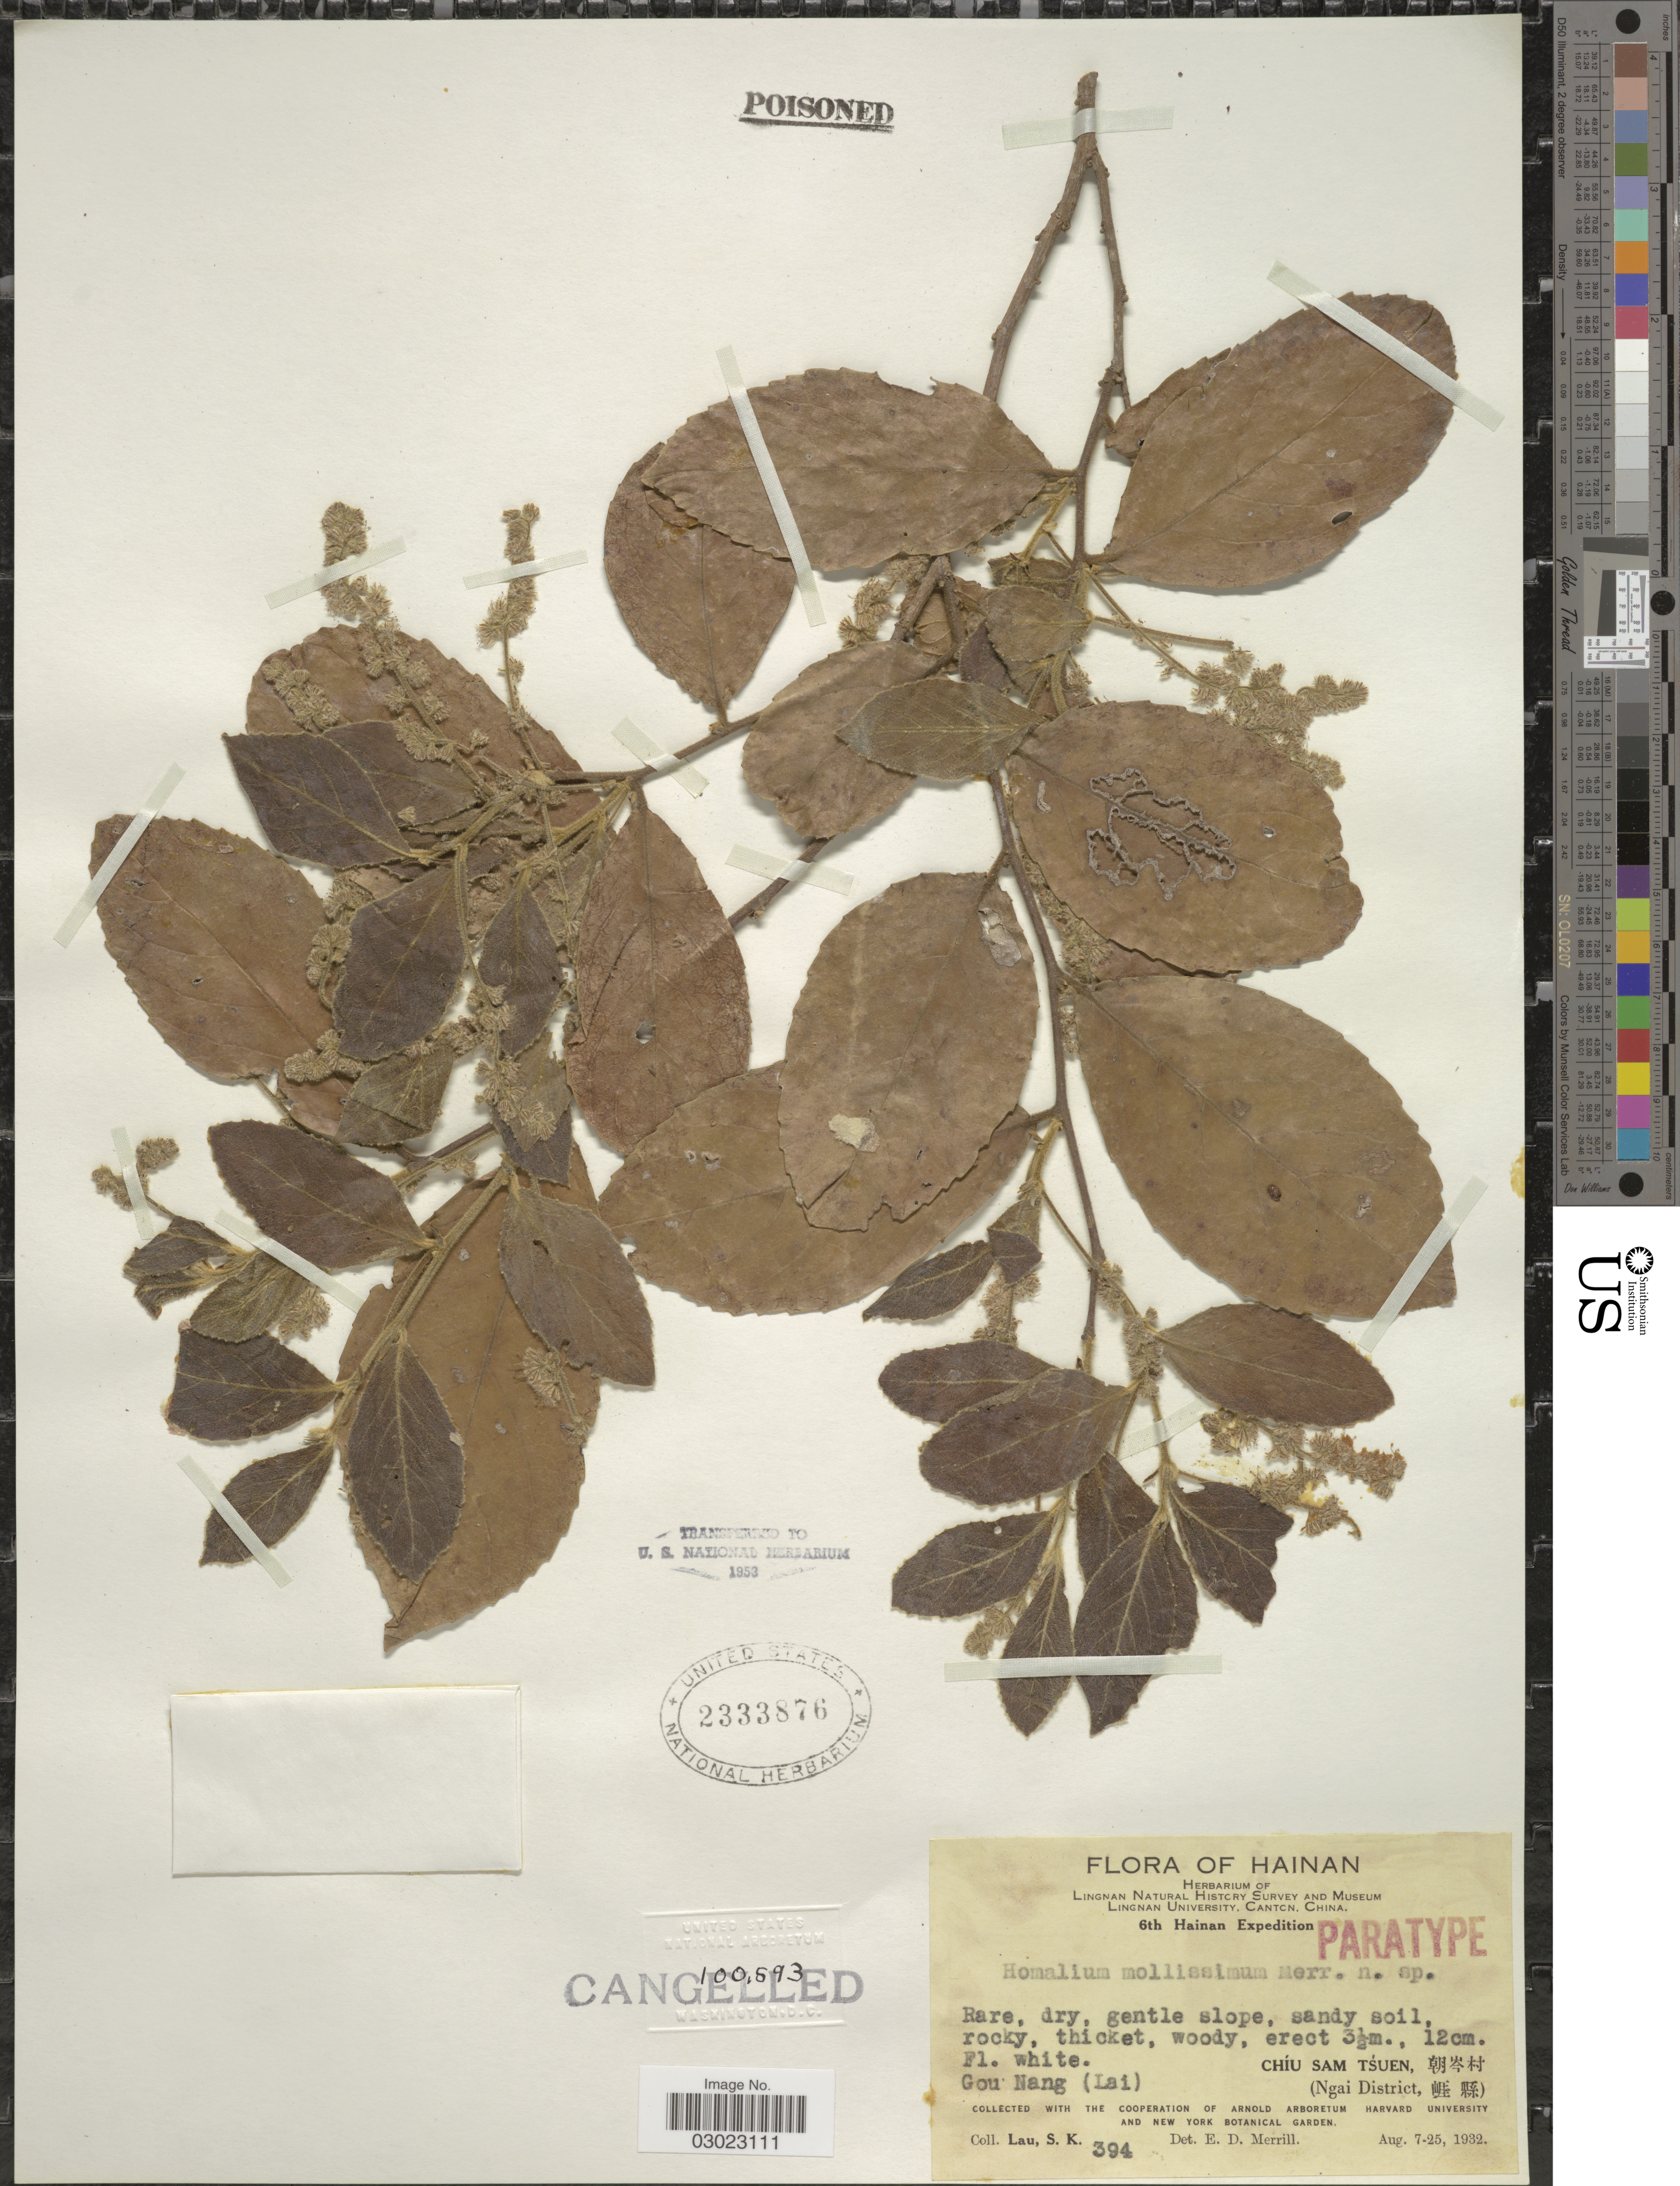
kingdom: Plantae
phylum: Tracheophyta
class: Magnoliopsida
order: Malpighiales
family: Salicaceae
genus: Homalium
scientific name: Homalium mollissimum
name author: Merr.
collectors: S. K. Lau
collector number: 394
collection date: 1932-08-07/1932-08-25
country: China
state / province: Hainan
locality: Chíu Sam Tśuen. Ngai District.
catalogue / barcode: US 2333876